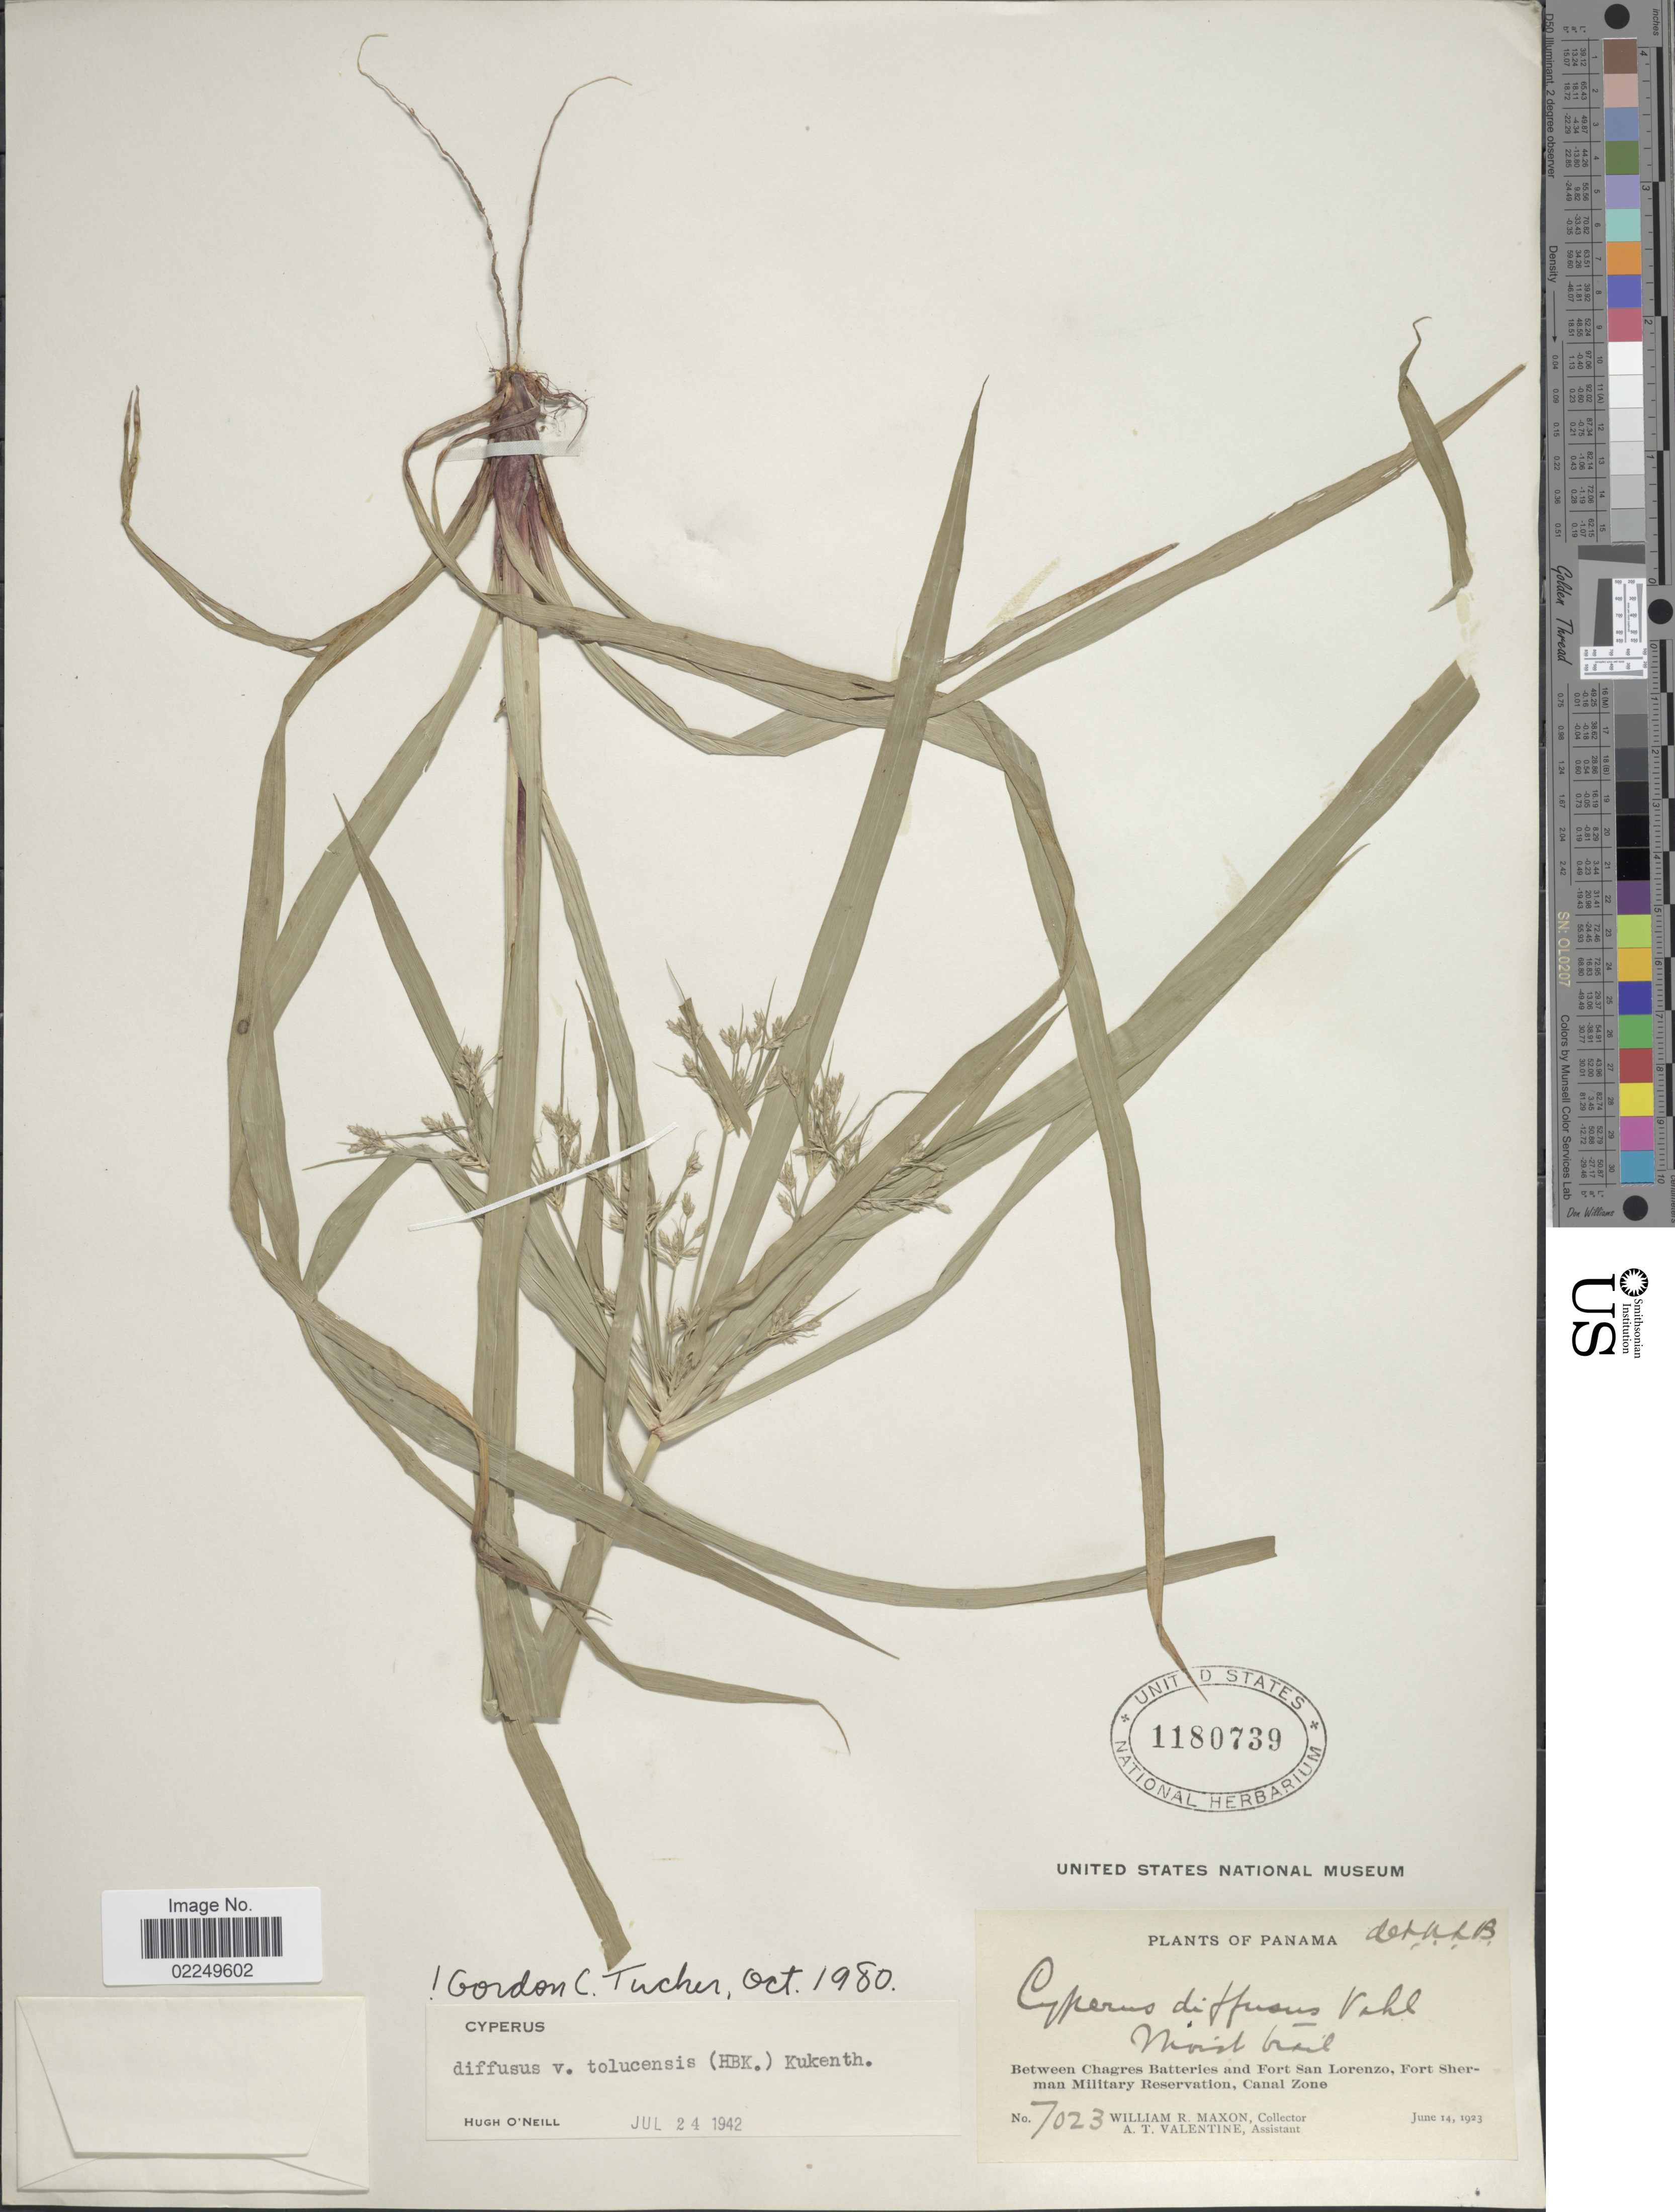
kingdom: Plantae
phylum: Tracheophyta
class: Liliopsida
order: Poales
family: Cyperaceae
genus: Cyperus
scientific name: Cyperus laxus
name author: Lam.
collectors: W. R. Maxon & A. Valentine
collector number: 7023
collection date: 1923-06-14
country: Panama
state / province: Colón / Panamá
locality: Between Chagres Batteries and Fort Lorenzo, Fort Sherman Military Reservation, Canal Zone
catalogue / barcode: US 1180739